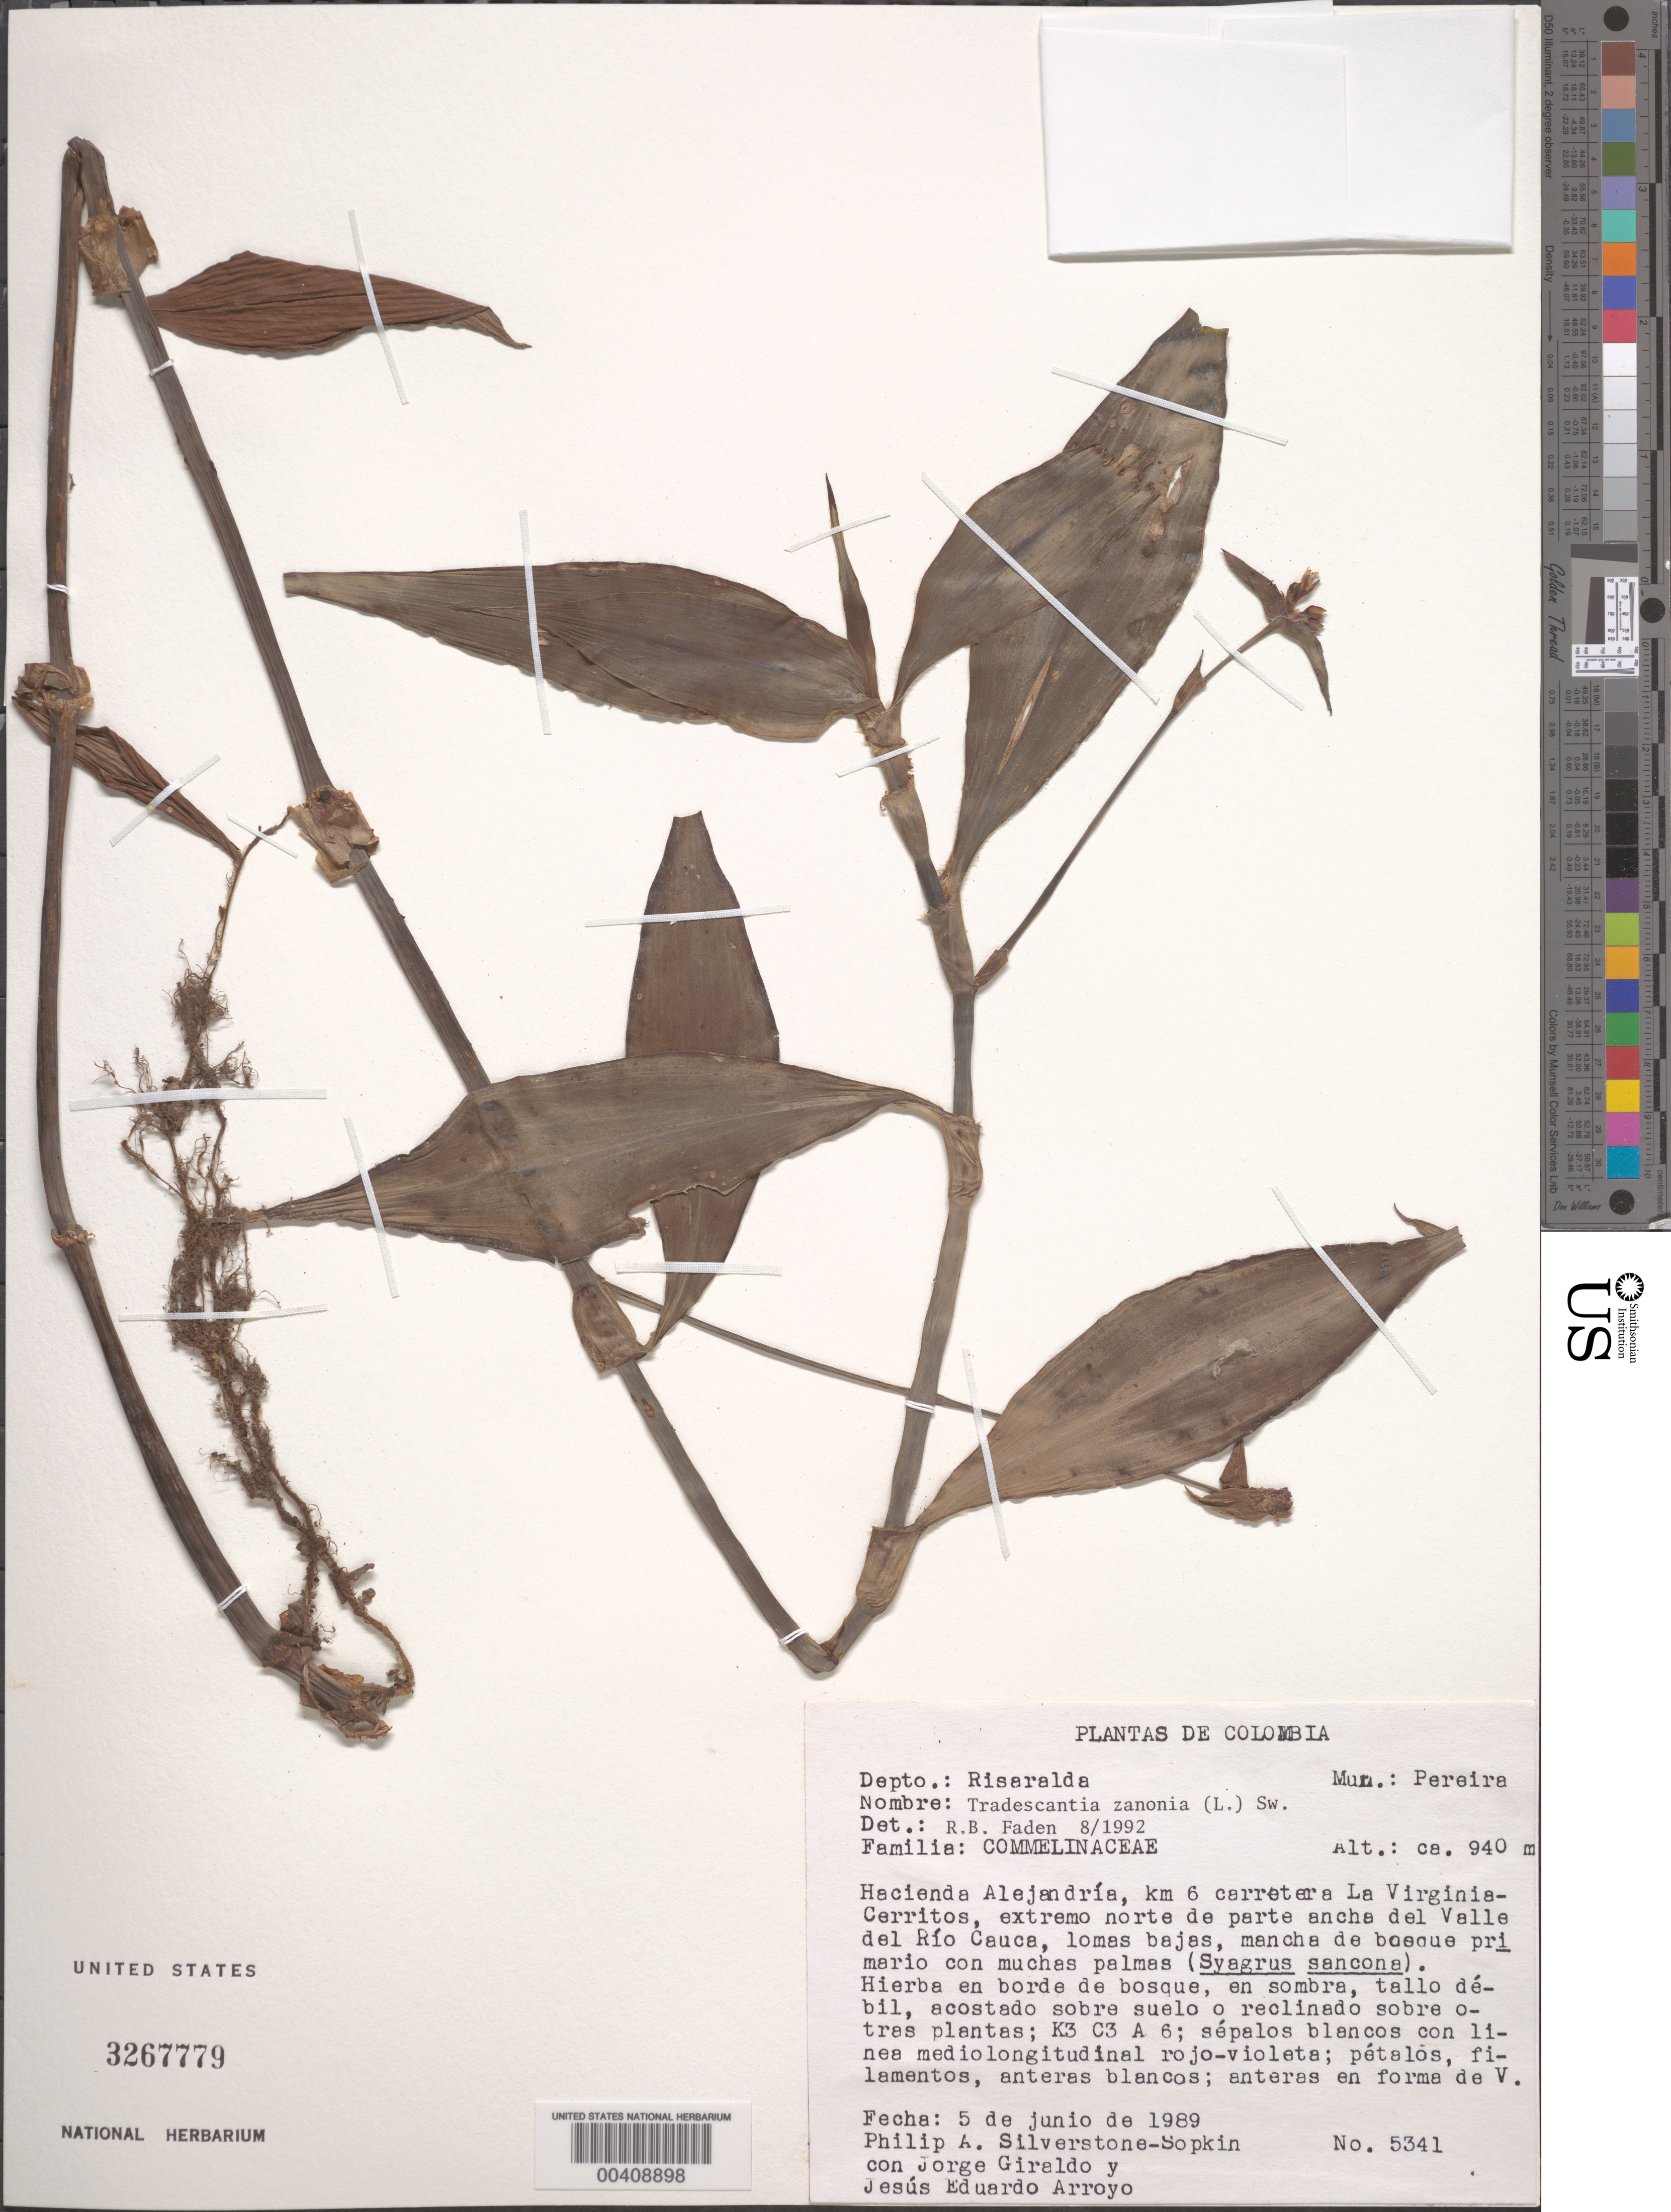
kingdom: Plantae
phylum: Tracheophyta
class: Liliopsida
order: Commelinales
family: Commelinaceae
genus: Tradescantia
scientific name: Tradescantia zanonia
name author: (L.) Sw.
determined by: Faden, Robert B., (US), Smithsonian Institution - National Museum of Natural History (UNITED STATES)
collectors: P. A. Silverstone-Sopkin, J. Giraldo & J. Arroyo V.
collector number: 5341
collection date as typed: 05 Jan 1989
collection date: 1989-01-05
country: Colombia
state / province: Risaralda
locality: Pereira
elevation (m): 940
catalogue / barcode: US 3267779